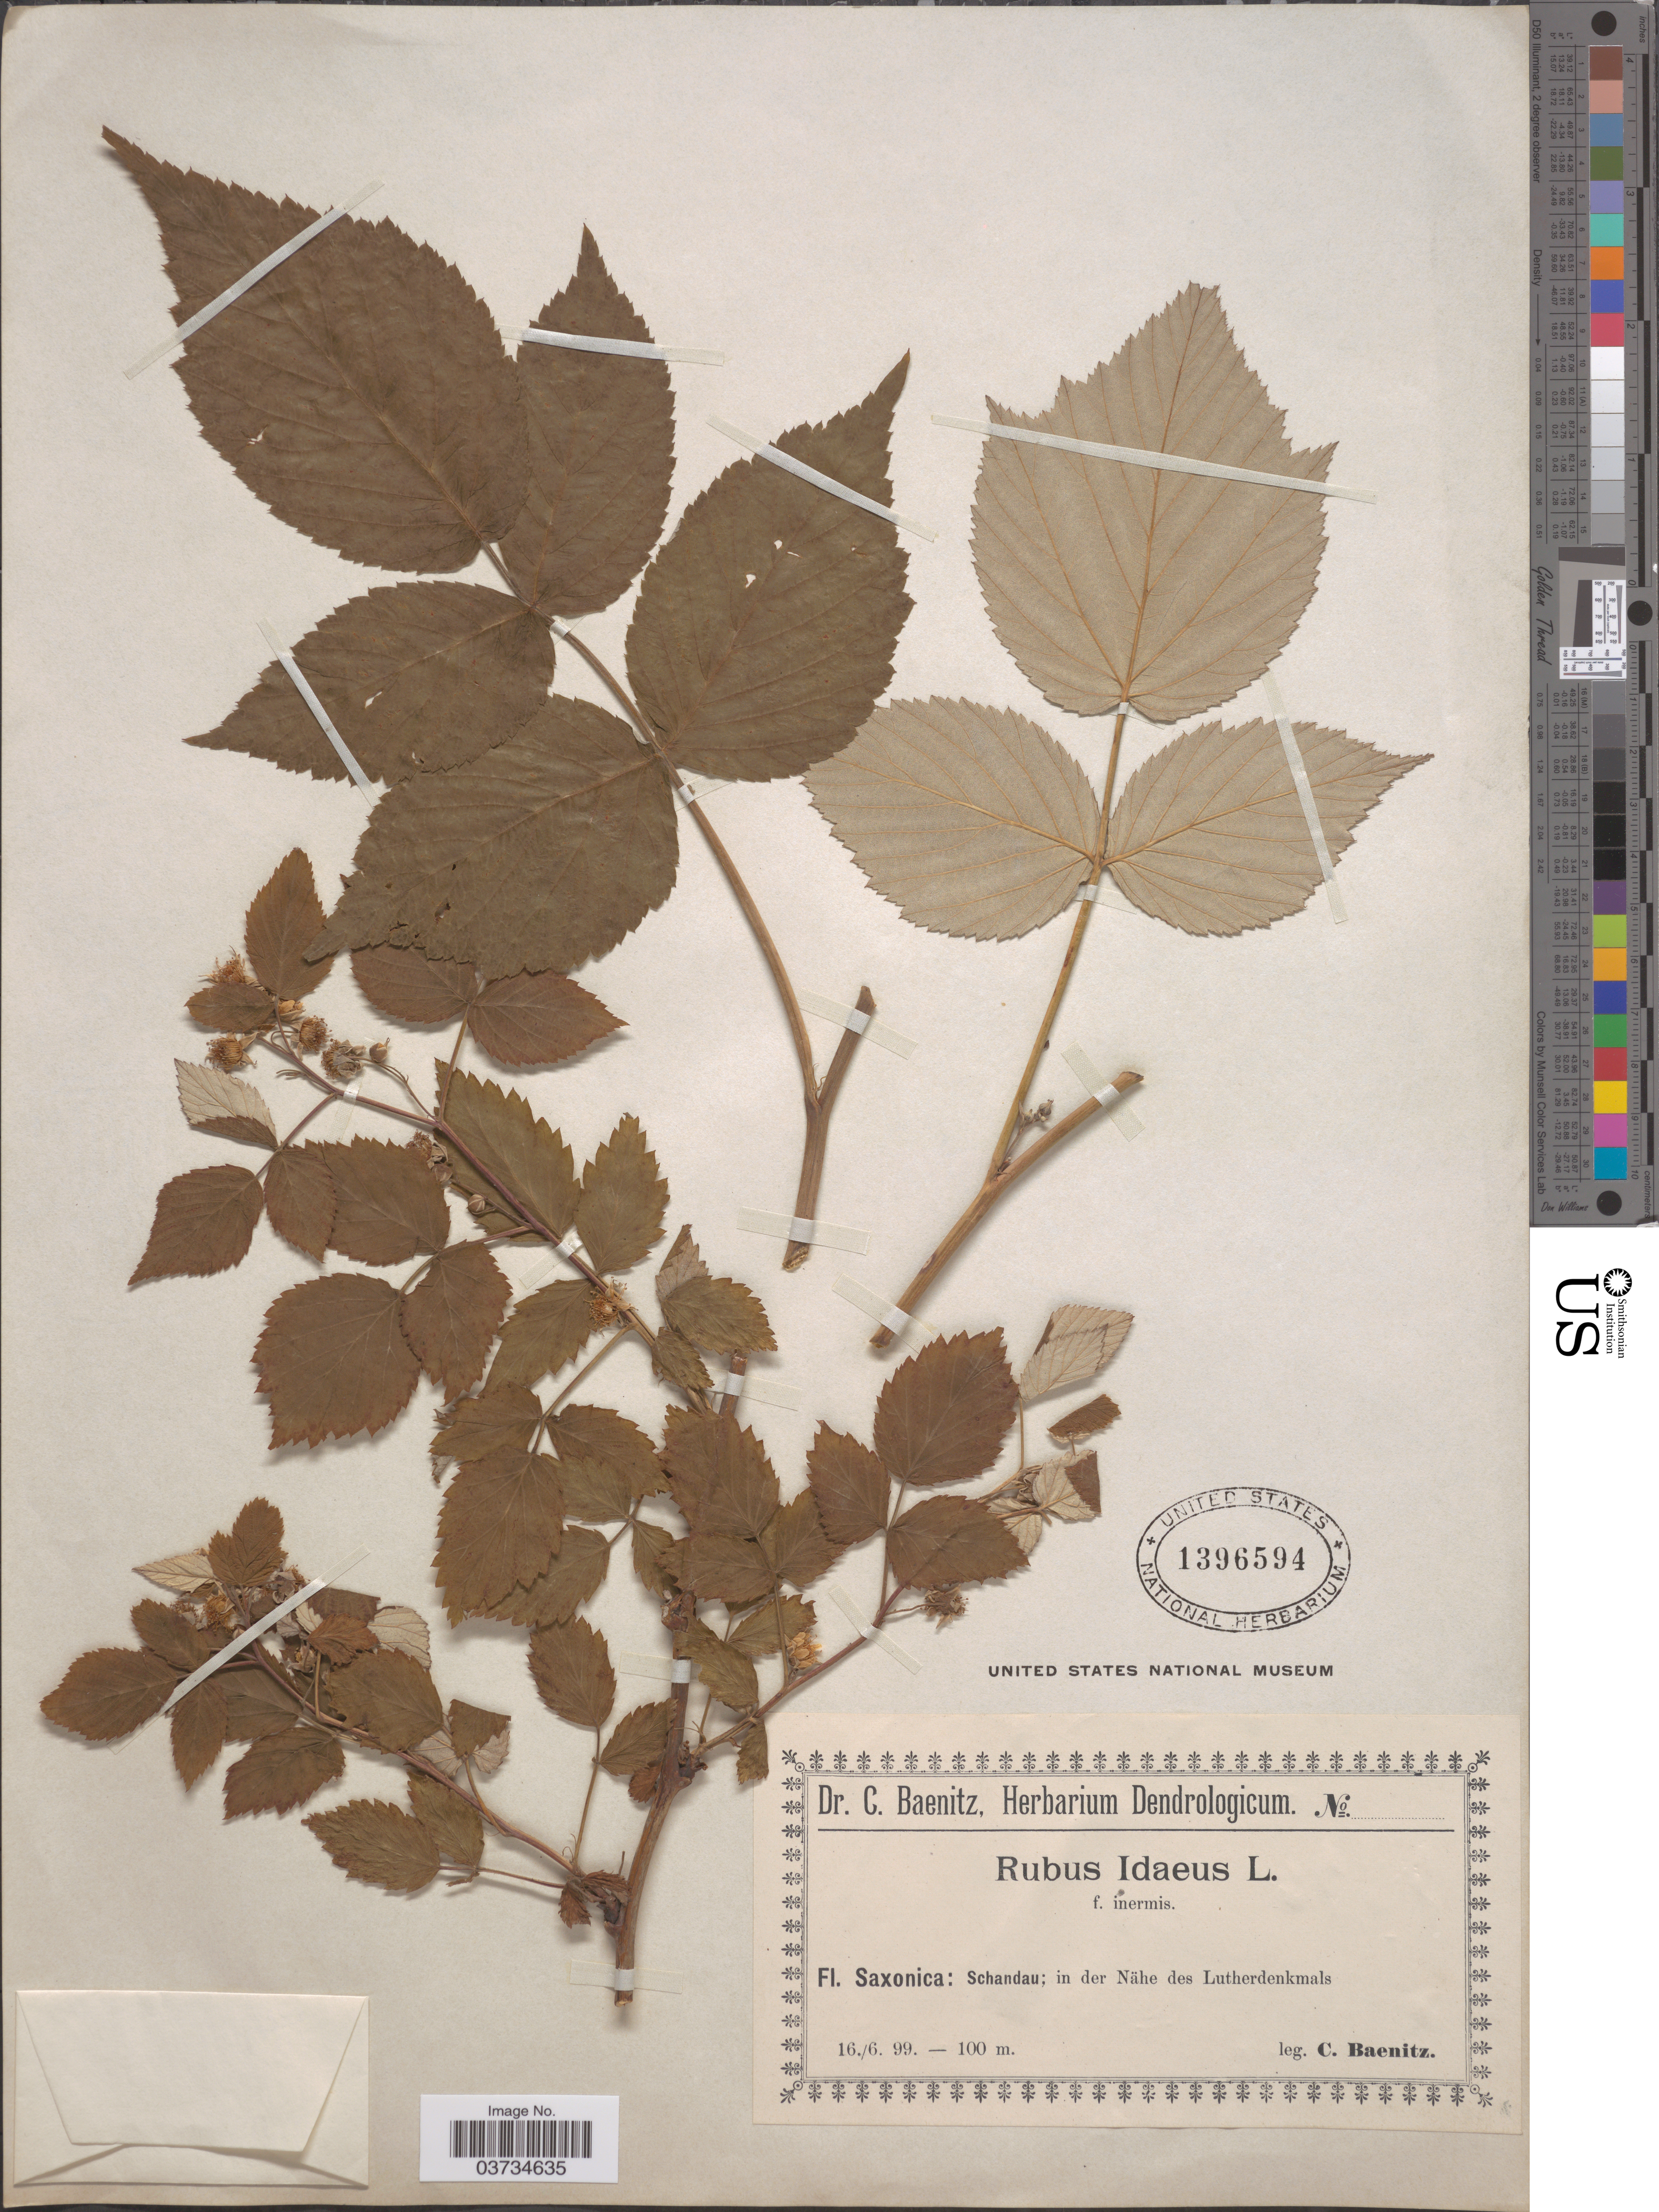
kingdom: Plantae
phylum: Tracheophyta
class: Magnoliopsida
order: Rosales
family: Rosaceae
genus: Rubus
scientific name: Rubus idaeus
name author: L.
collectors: C. G. Baenitz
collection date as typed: Transcribed d/m/y: 16/6/99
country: Germany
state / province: Niedersachsen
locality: Saxonica: Schandau; in der Nähe des Lutherdenkmals.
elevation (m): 100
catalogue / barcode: US 1396594